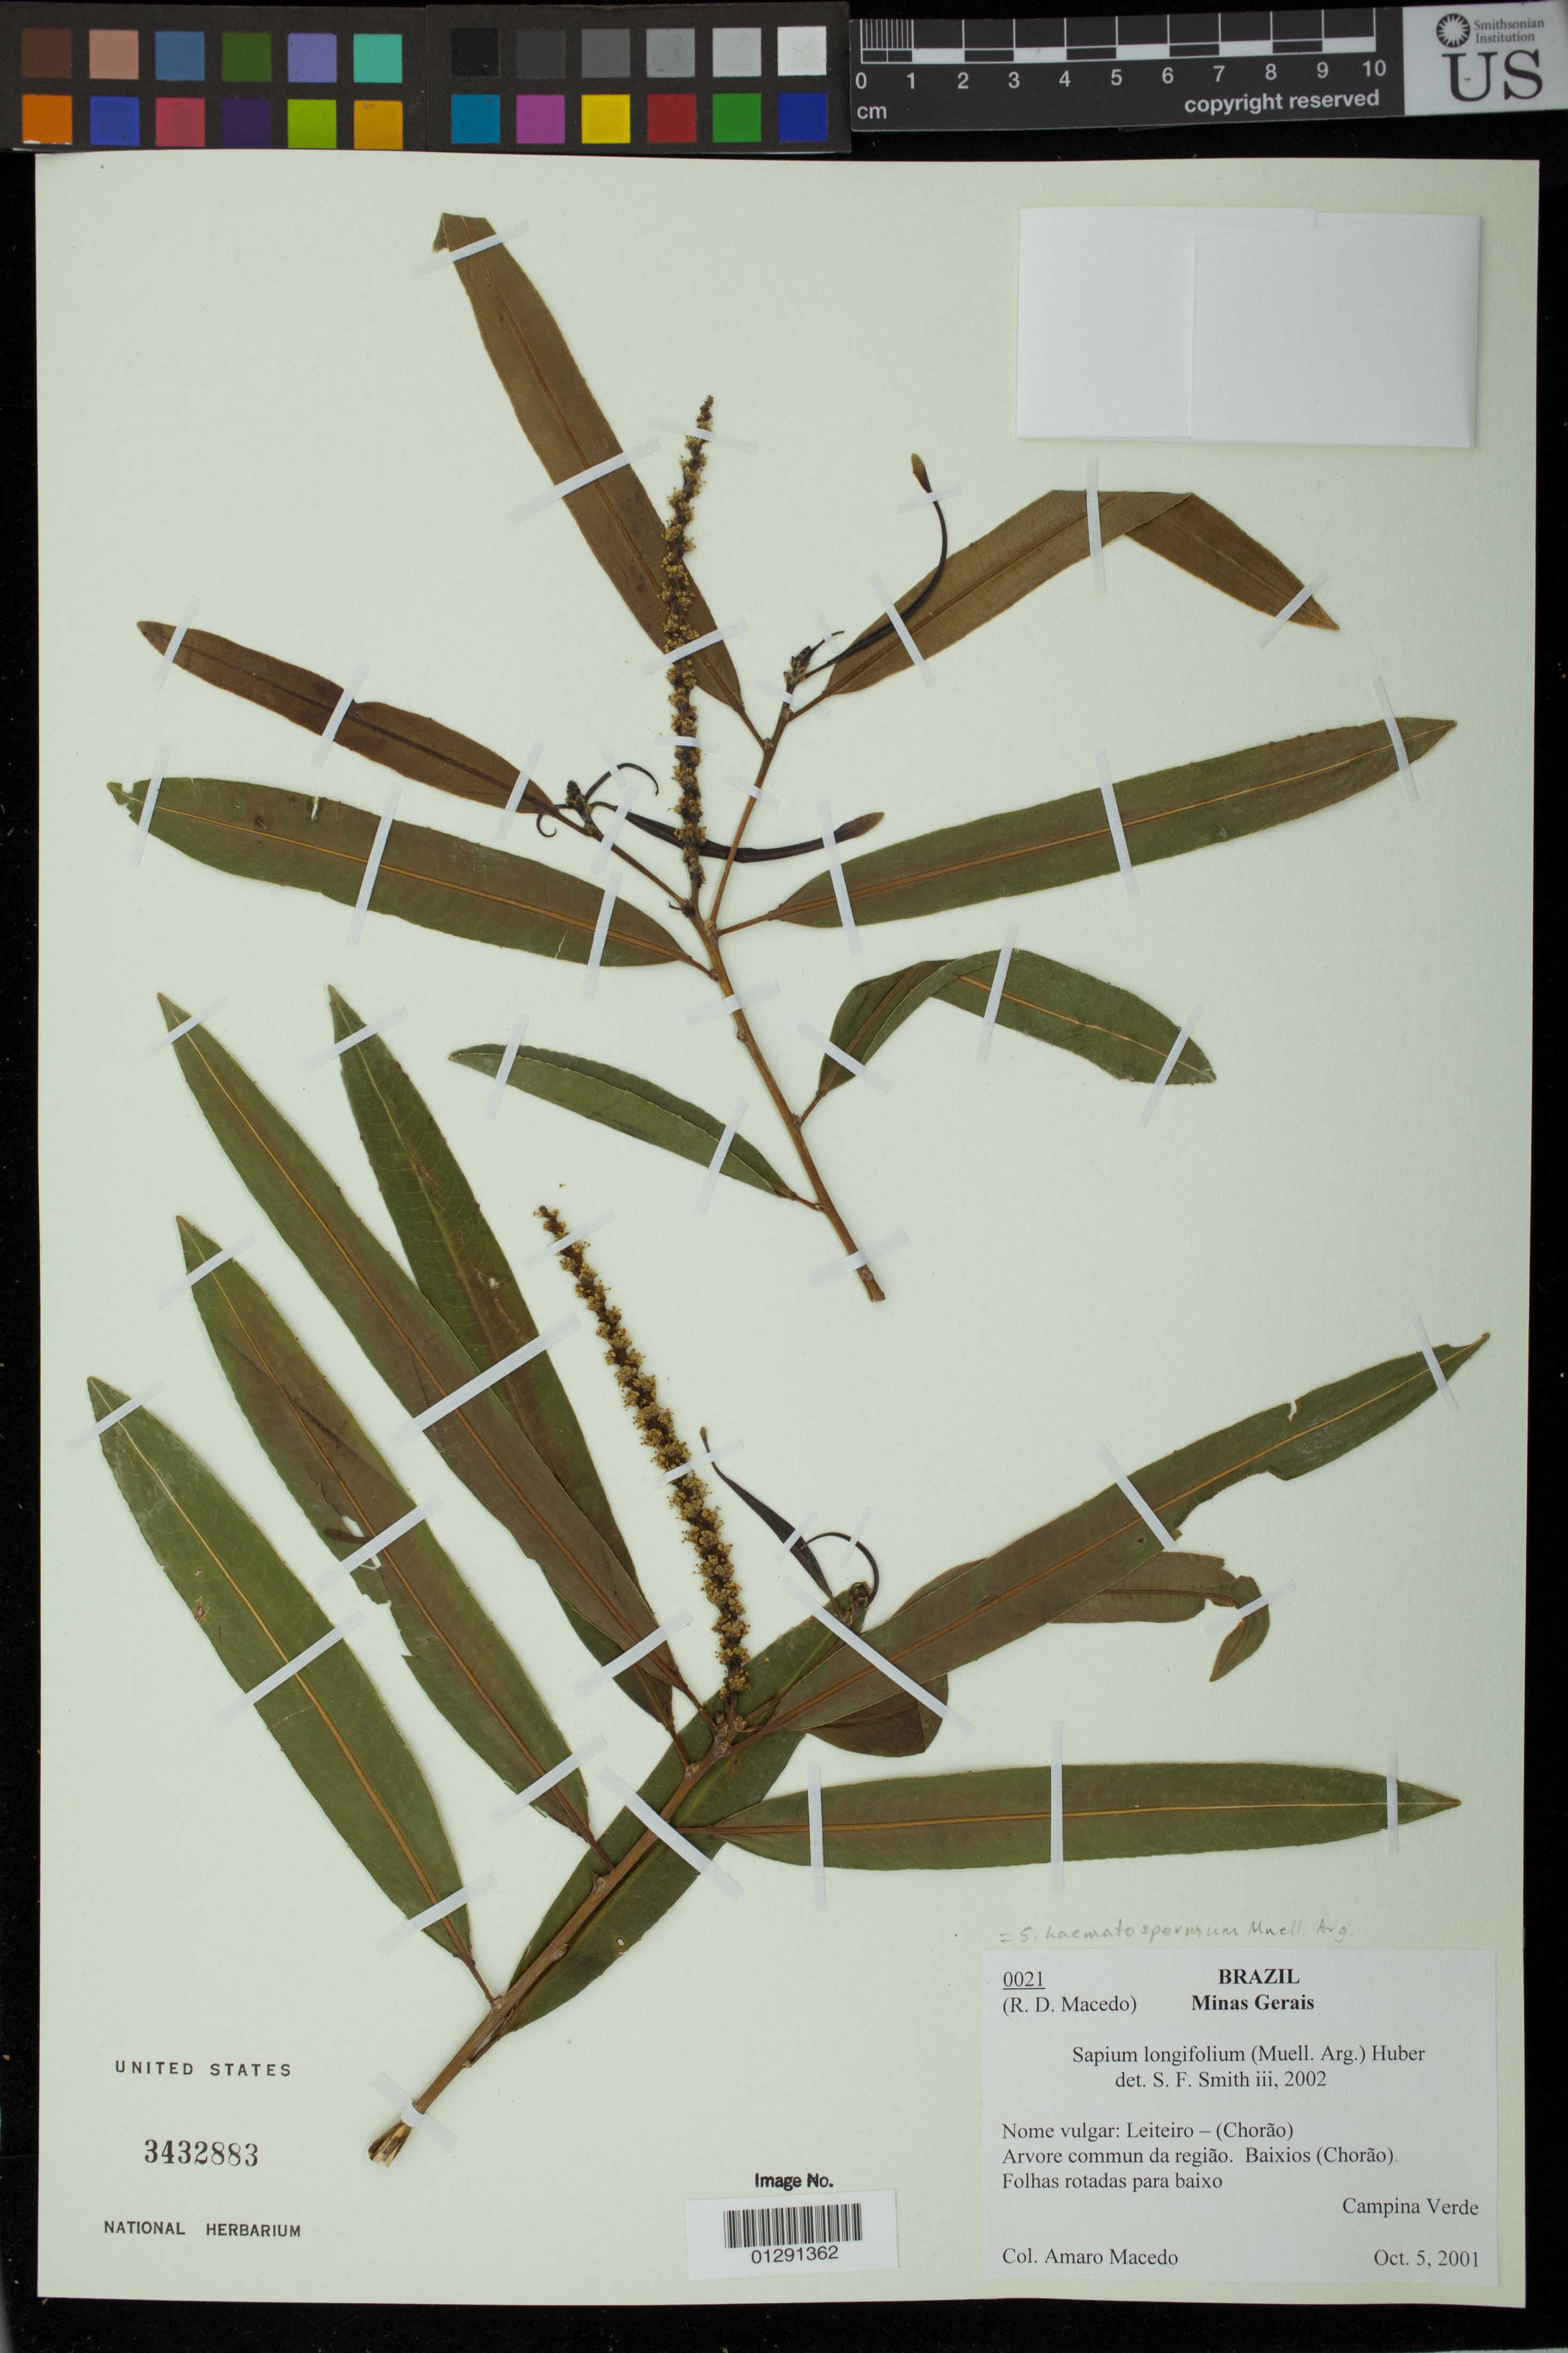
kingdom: Plantae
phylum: Tracheophyta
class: Magnoliopsida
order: Malpighiales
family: Euphorbiaceae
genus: Sapium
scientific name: Sapium haematospermum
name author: Müll. Arg.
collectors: A. Macedo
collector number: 0021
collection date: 2001-10-05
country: Brazil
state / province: Minas Gerais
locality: Campina Verde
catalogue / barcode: US 3432883